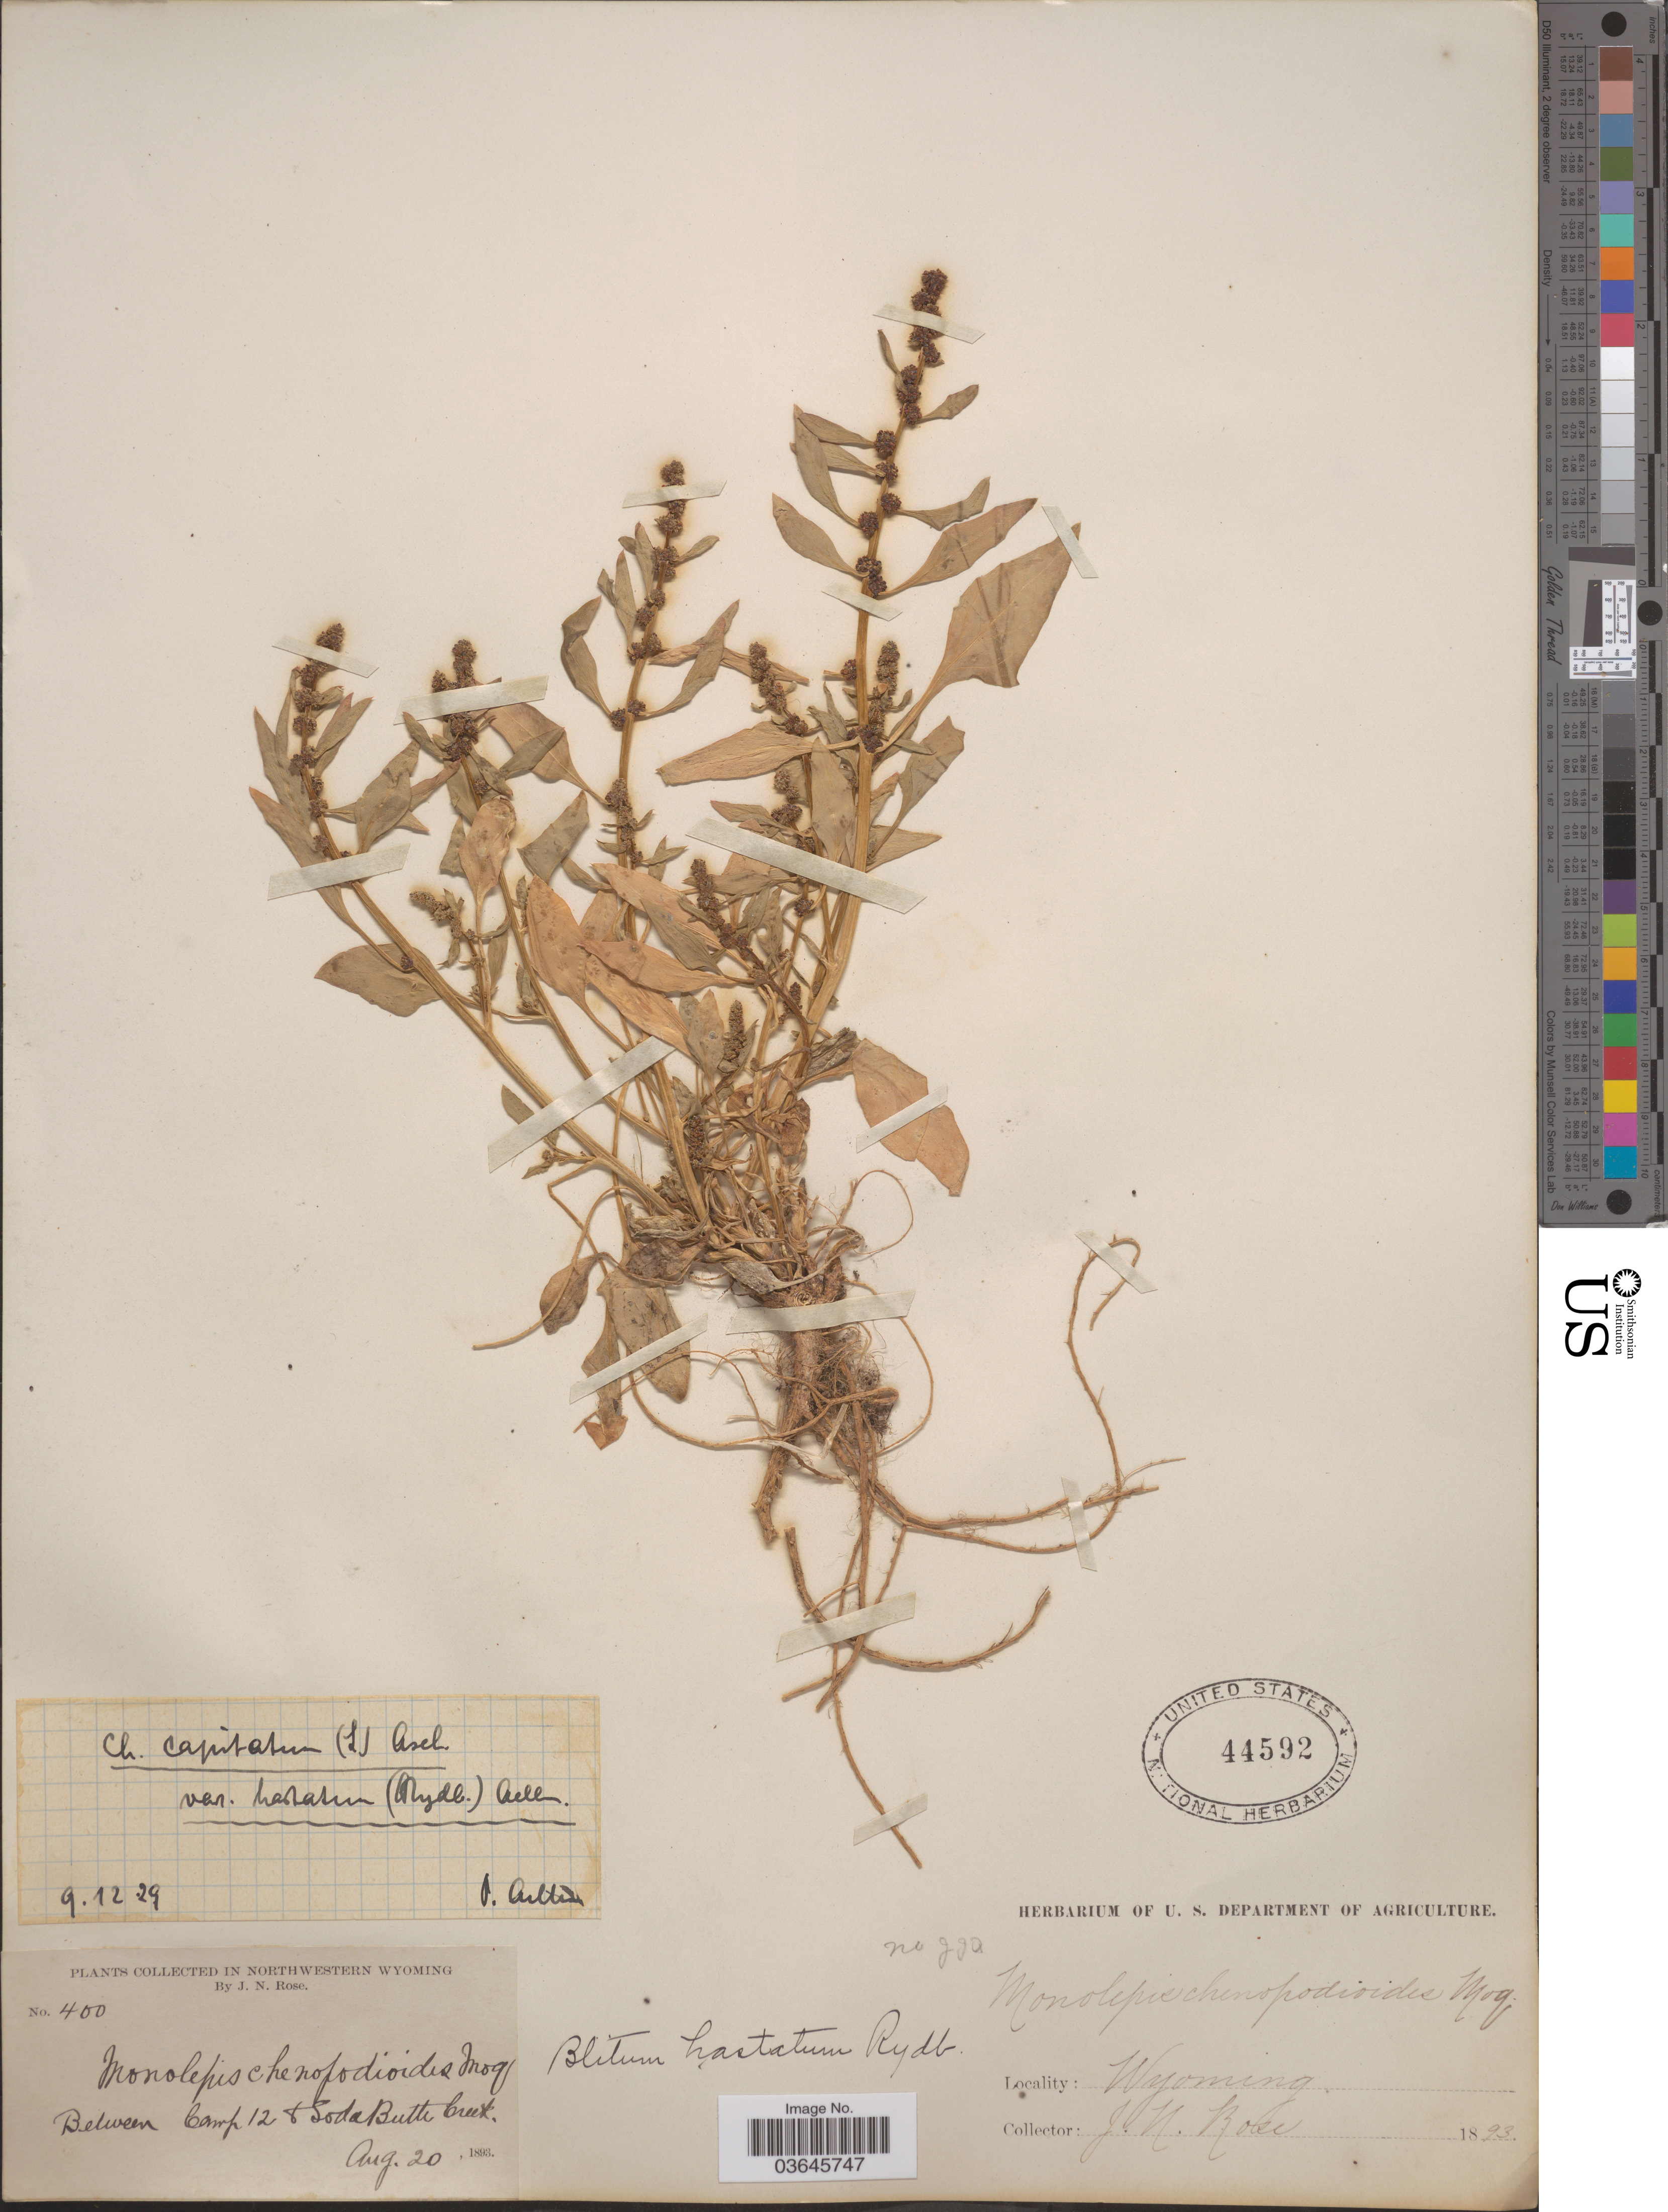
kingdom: Plantae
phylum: Tracheophyta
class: Magnoliopsida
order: Caryophyllales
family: Amaranthaceae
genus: Blitum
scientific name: Blitum hastatum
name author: Rydb.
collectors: J. N. Rose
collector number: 400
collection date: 1893-08-20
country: United States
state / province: Wyoming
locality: Northwestern Wyoming. Between Camp 12 & Soda Butte Creek.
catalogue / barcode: US 44592